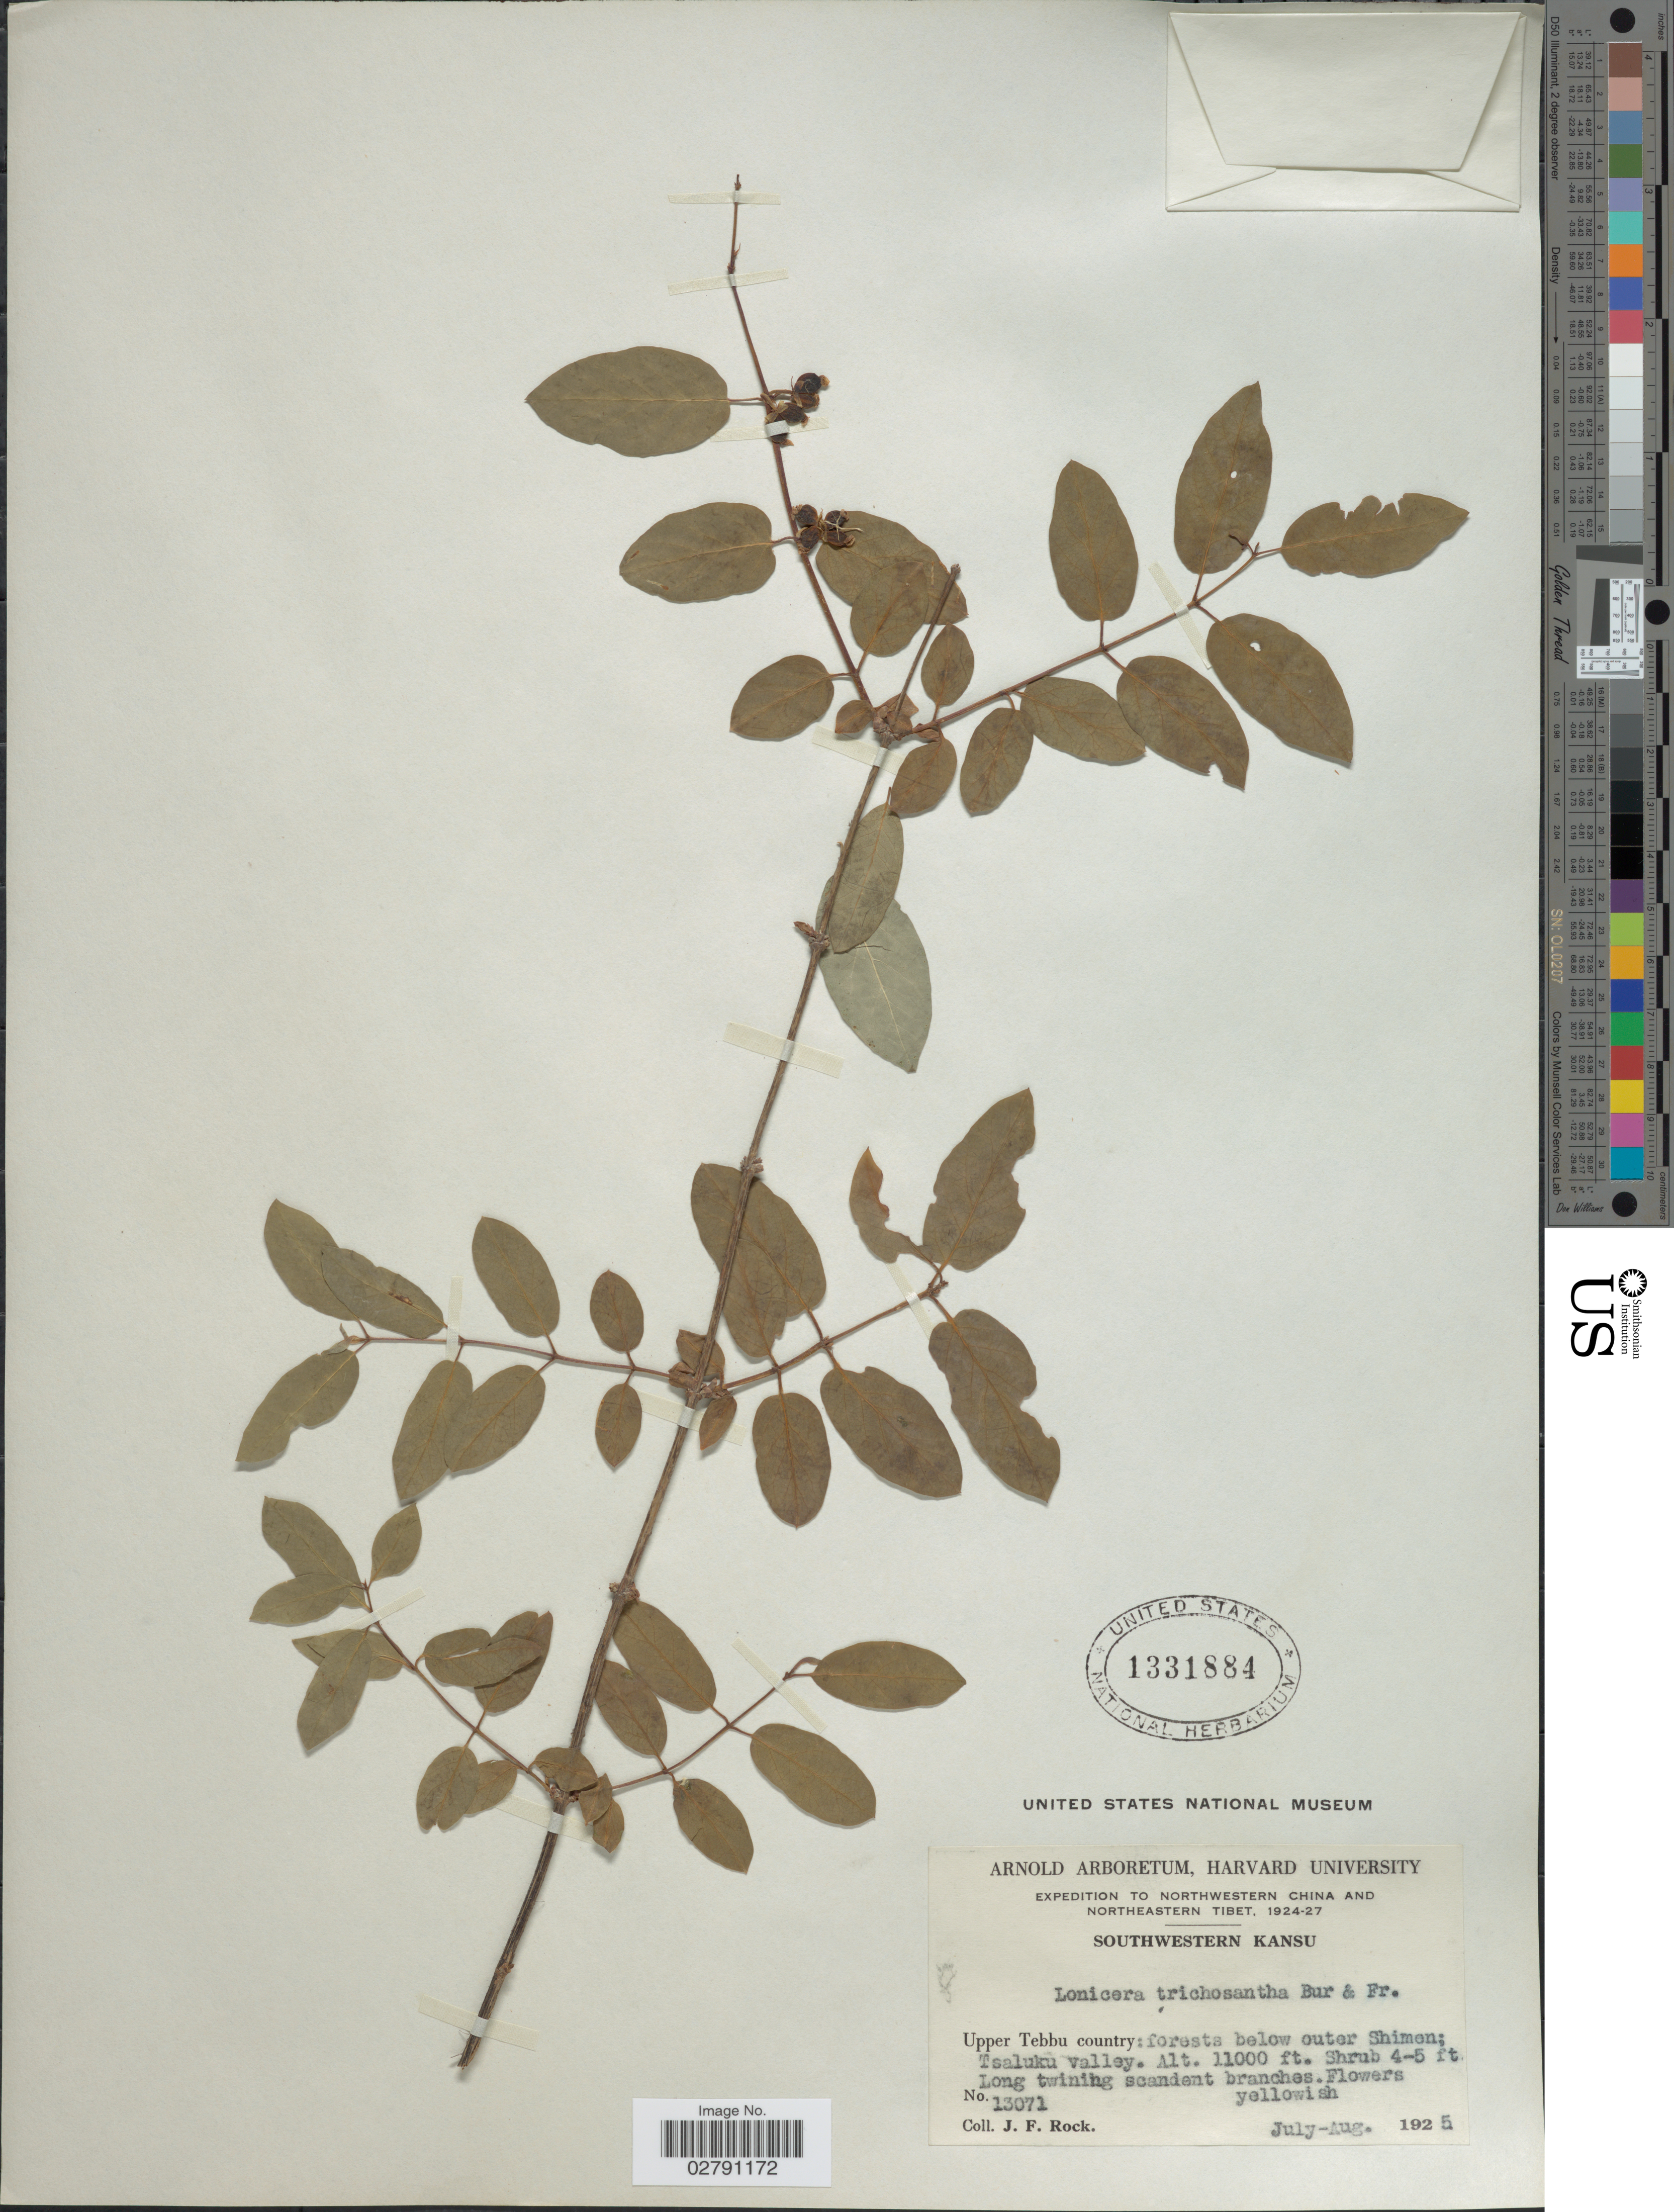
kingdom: Plantae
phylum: Tracheophyta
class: Magnoliopsida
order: Dipsacales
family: Caprifoliaceae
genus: Lonicera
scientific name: Lonicera trichosantha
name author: Bureau & Franch.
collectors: J. Rock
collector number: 13071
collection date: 1925-07/1925-08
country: China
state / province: Gansu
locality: Northwestern China and Northeastern Tibet. Southwestern Kansu. Upper Tebbu country: forests below outer Shimen; Tsaluku valley.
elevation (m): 3353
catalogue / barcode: US 1331884